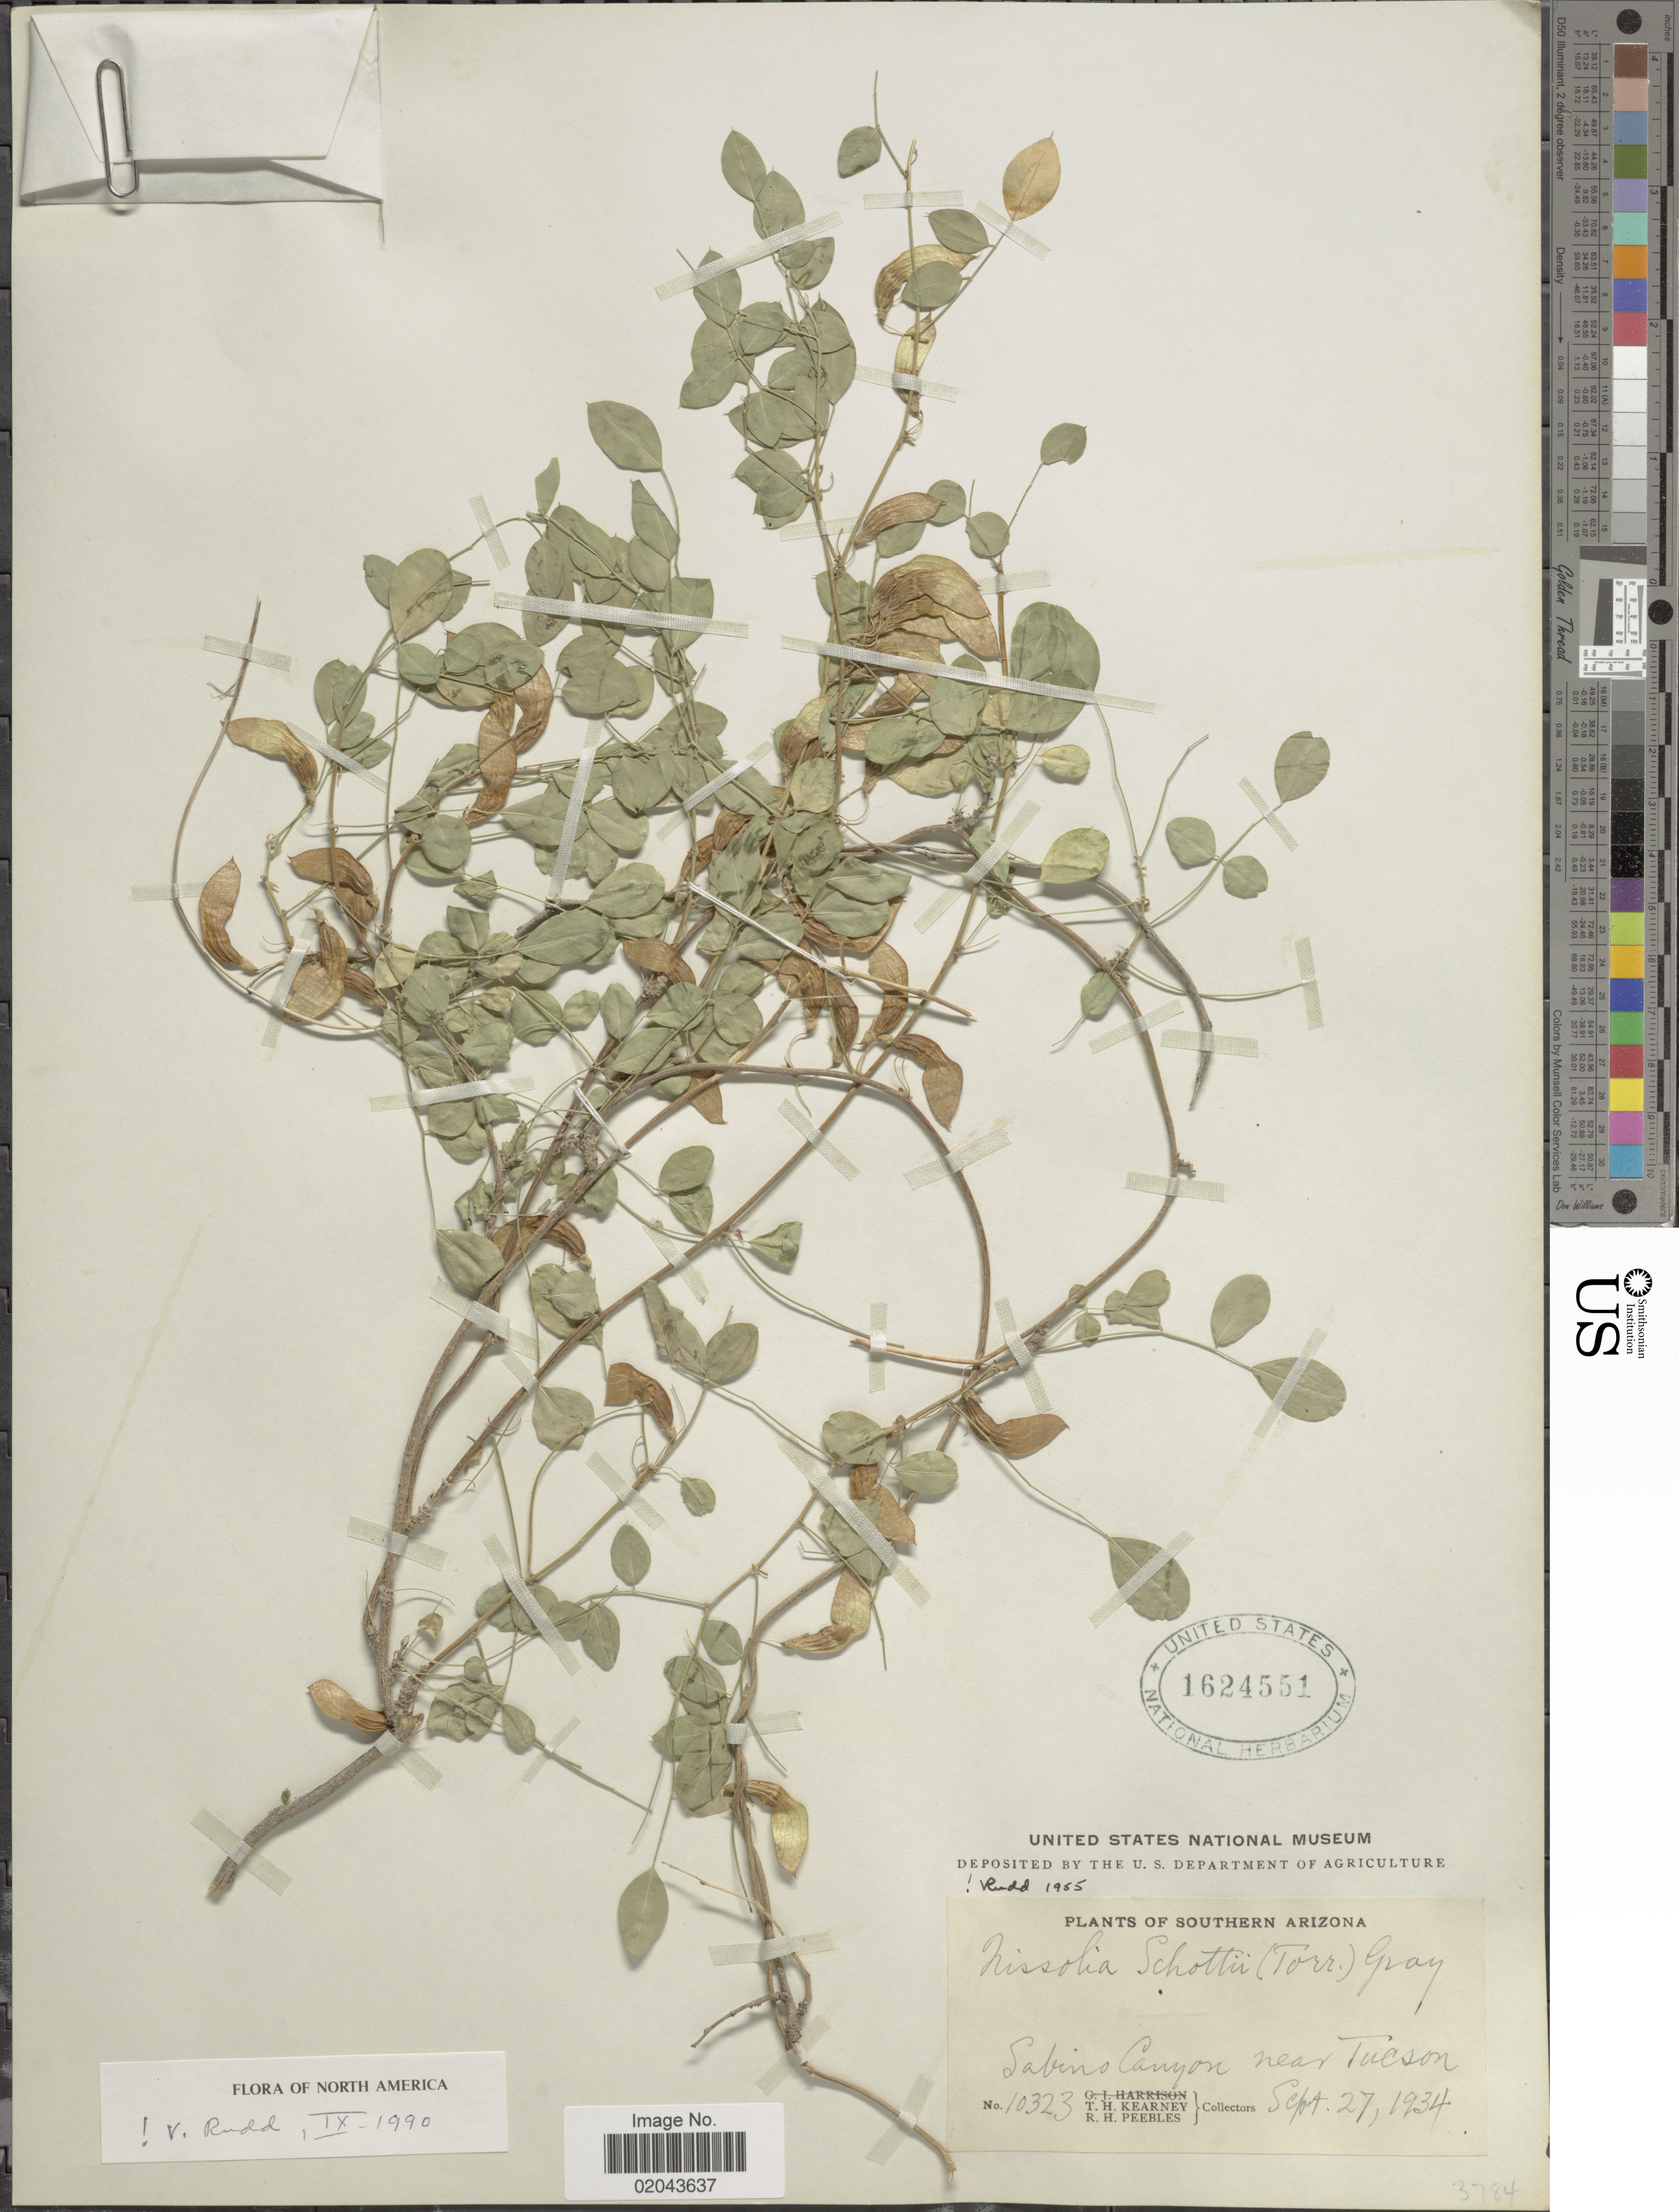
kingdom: Plantae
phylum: Tracheophyta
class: Magnoliopsida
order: Fabales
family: Fabaceae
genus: Nissolia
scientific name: Nissolia schottii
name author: A. Gray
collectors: T. H. Kearney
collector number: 10323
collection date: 1934-09-17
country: United States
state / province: Arizona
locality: Southern Arizona, Sabino Canyon near Tucson.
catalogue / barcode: US 1624551